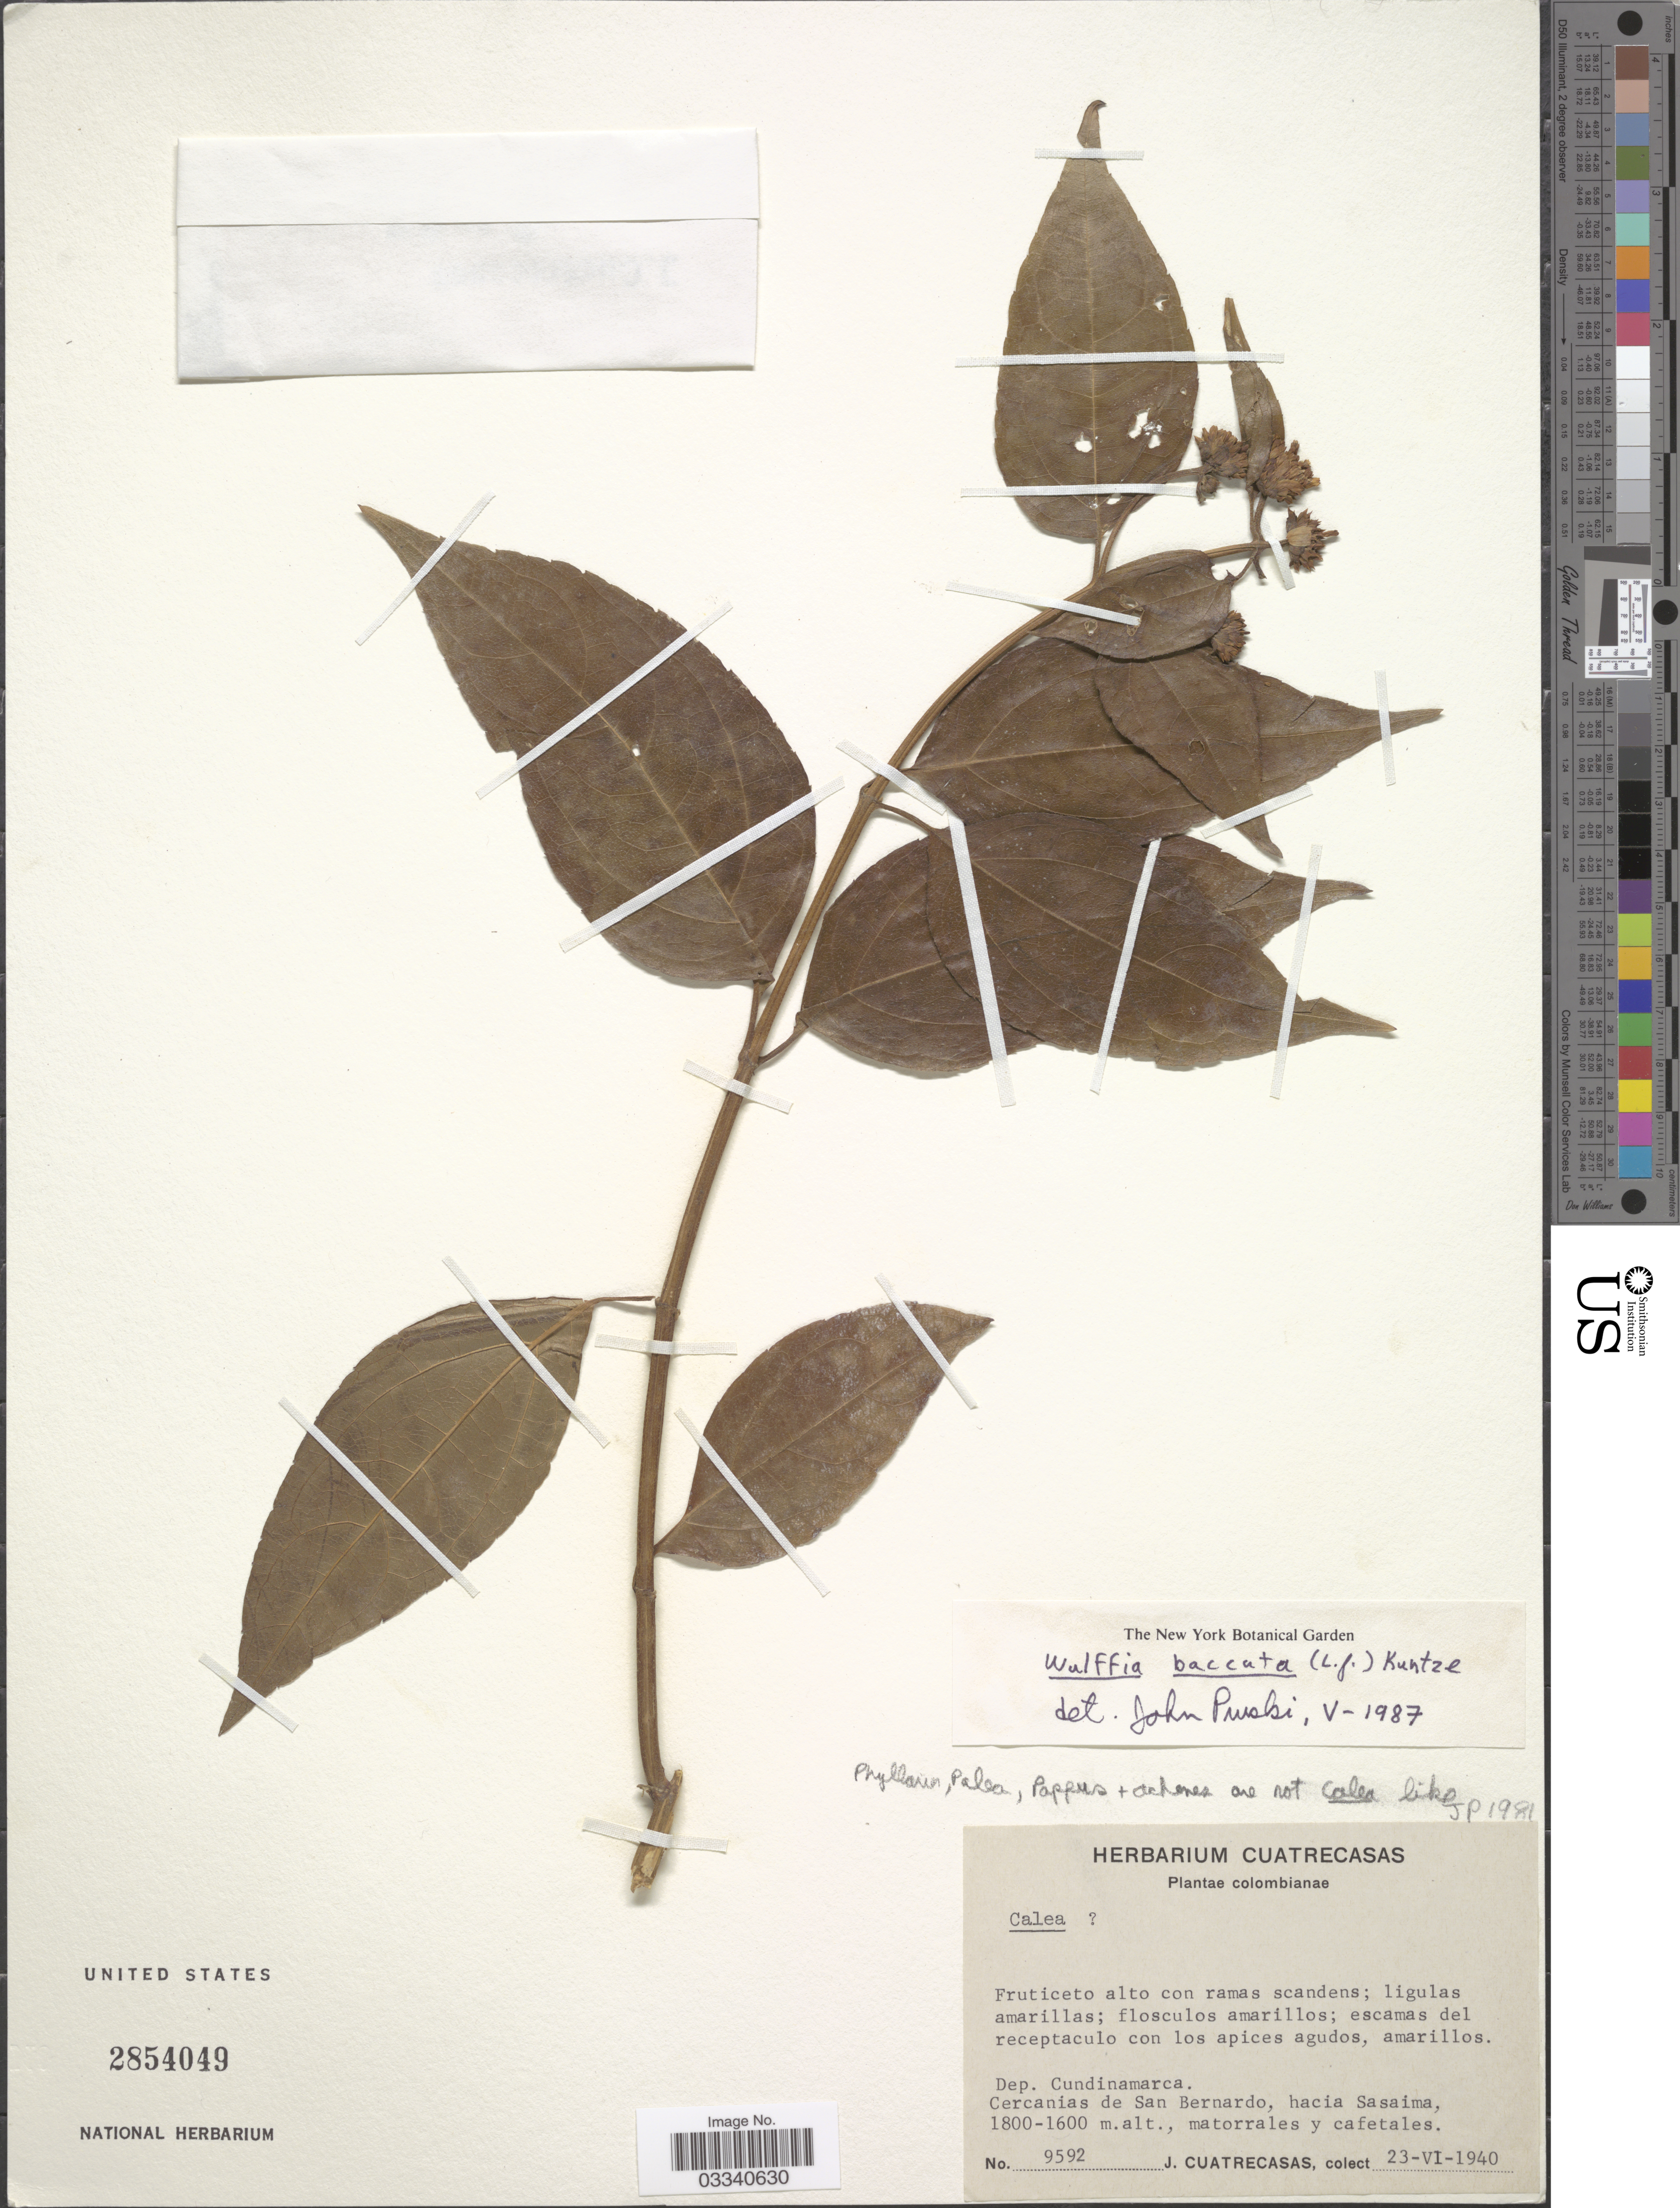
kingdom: Plantae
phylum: Tracheophyta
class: Magnoliopsida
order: Asterales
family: Asteraceae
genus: Wulffia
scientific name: Wulffia baccata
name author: (L. f.) Kuntze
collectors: J. Cuatrecasas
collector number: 9592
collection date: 1940-06-23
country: Colombia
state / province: Cundinamarca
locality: Dep. Cundinamarca. Cercanias de San Bernardo, hacia Sasaima.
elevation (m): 1600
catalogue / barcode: US 2854049